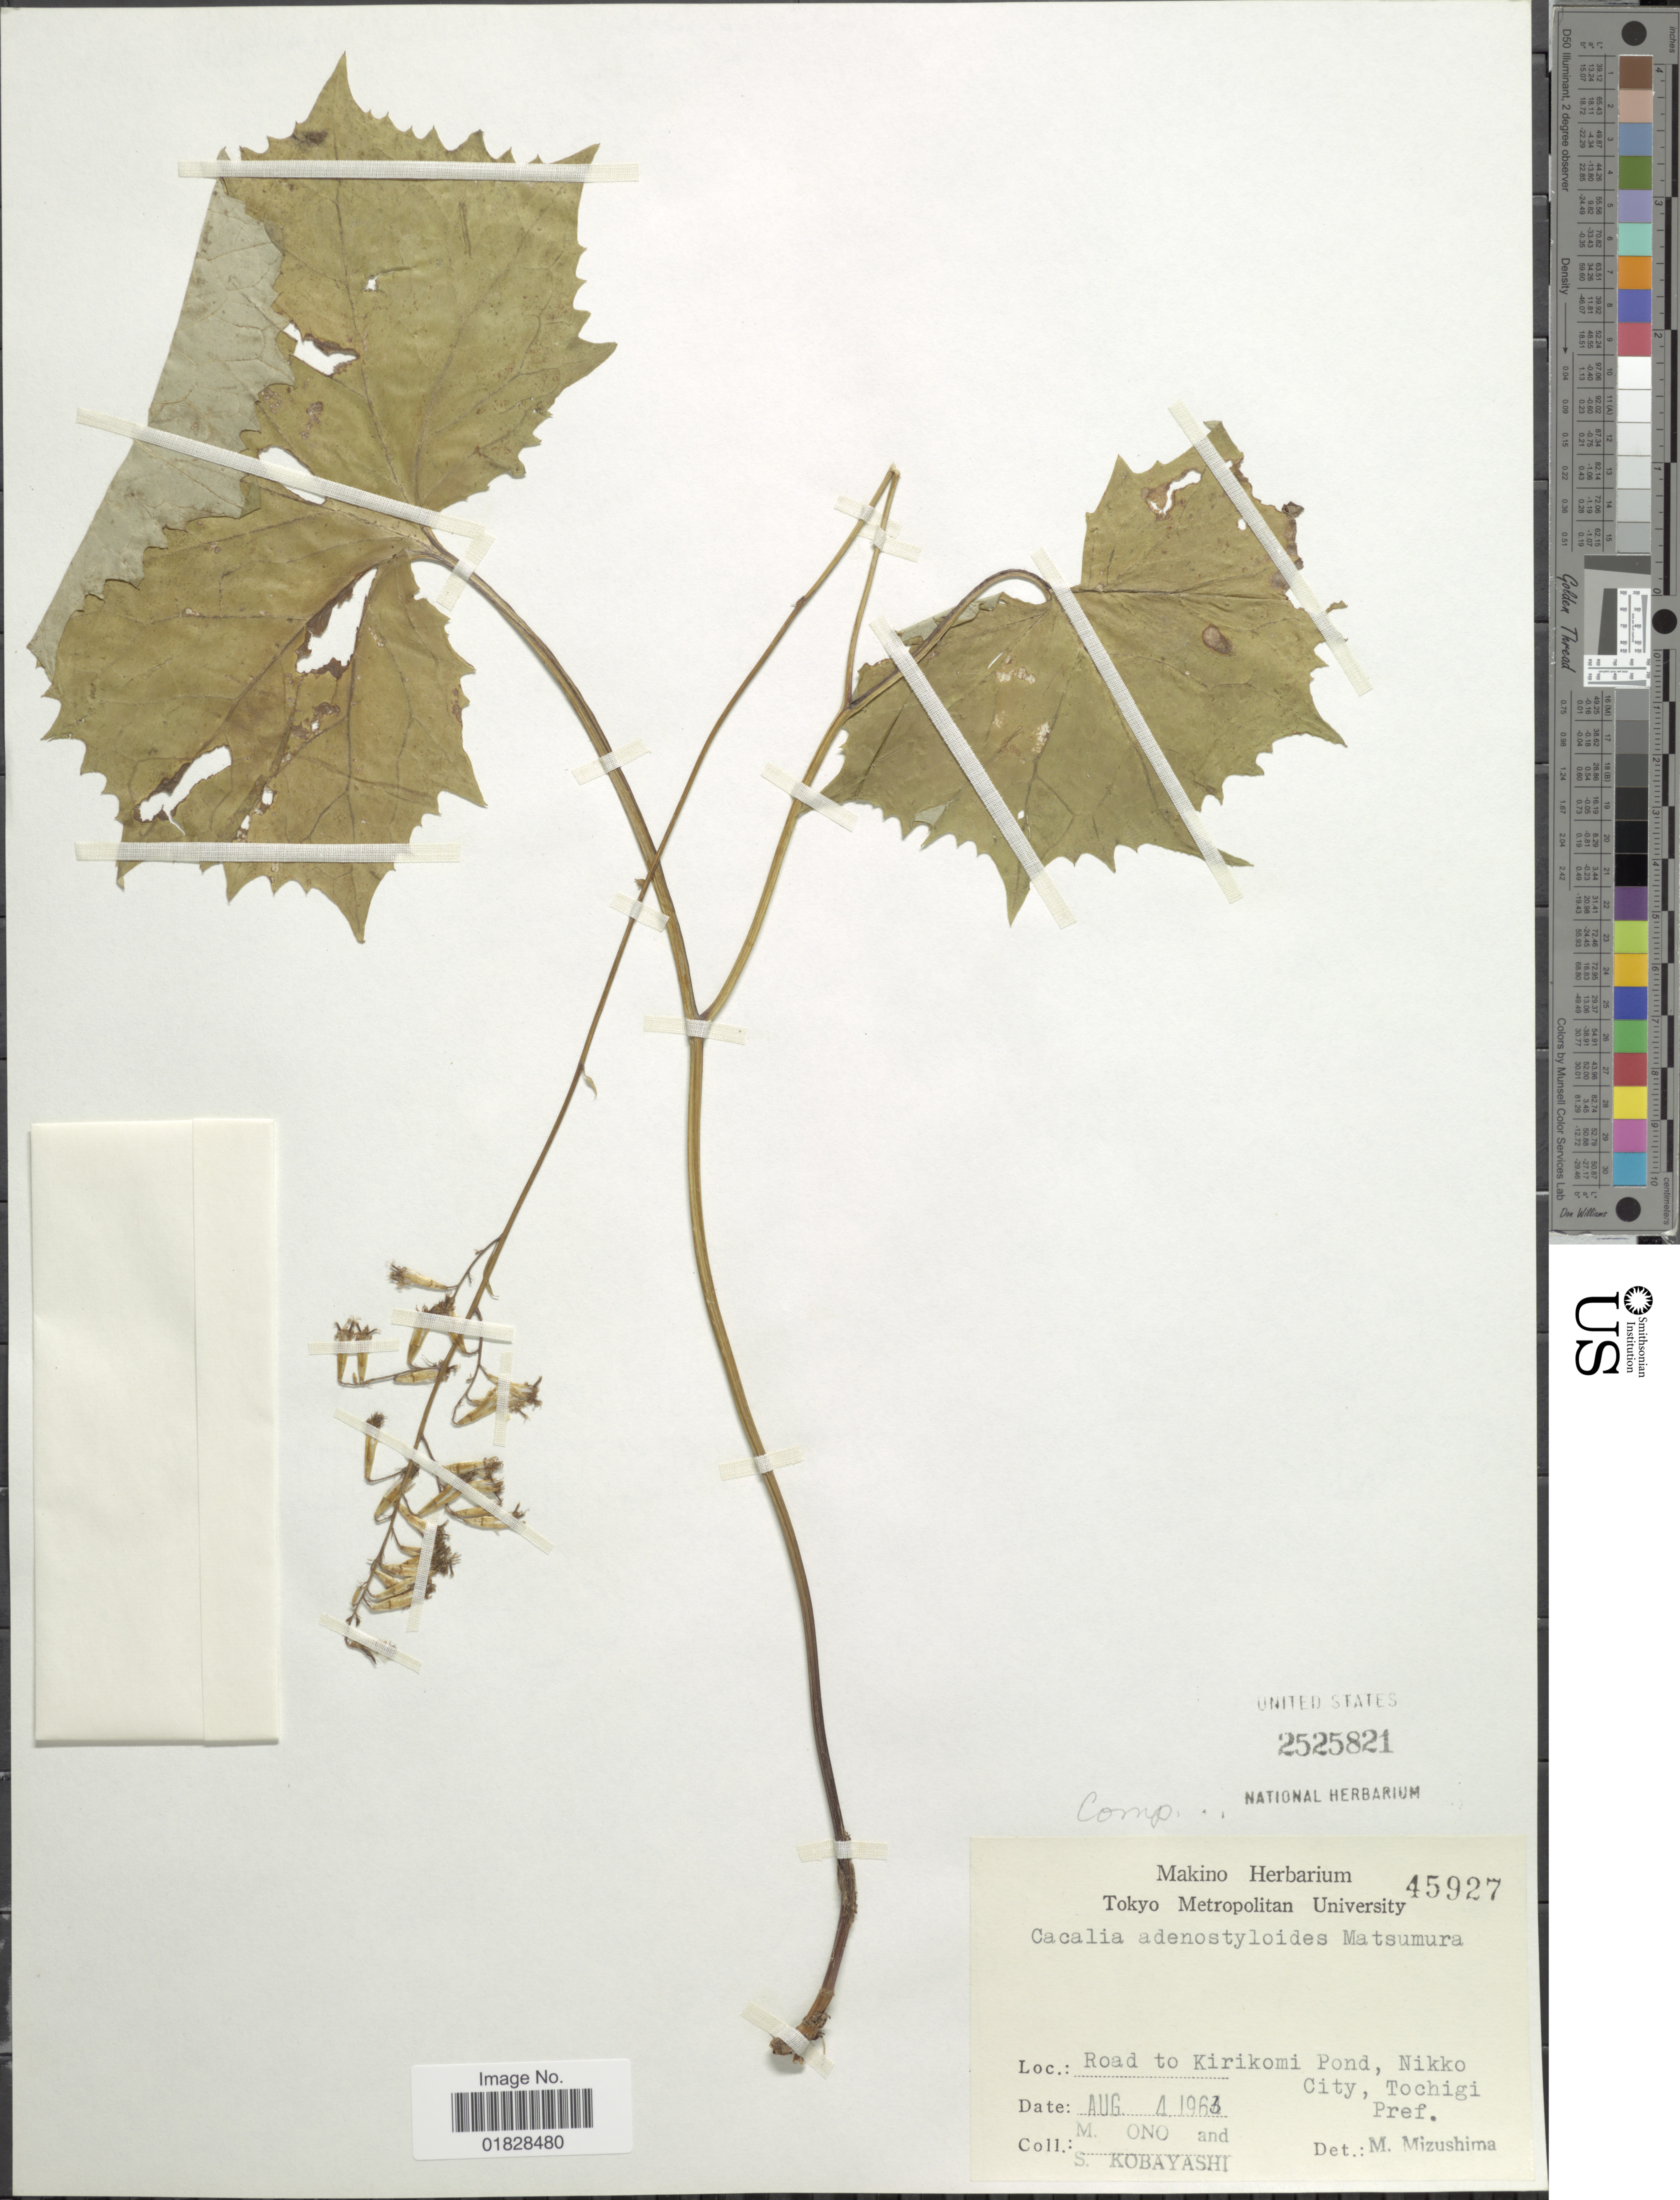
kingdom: Plantae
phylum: Tracheophyta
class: Magnoliopsida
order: Asterales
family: Asteraceae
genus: Parasenecio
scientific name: Parasenecio adenostyloides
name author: (Franch.) Sav. ex Maxim.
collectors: M. Ono & S. Kobayashi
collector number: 45927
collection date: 1963-08-04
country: Japan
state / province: Totigi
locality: Road to Kirikomi Pond, Nikko City, Tochigi Pref.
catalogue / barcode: US 2525821